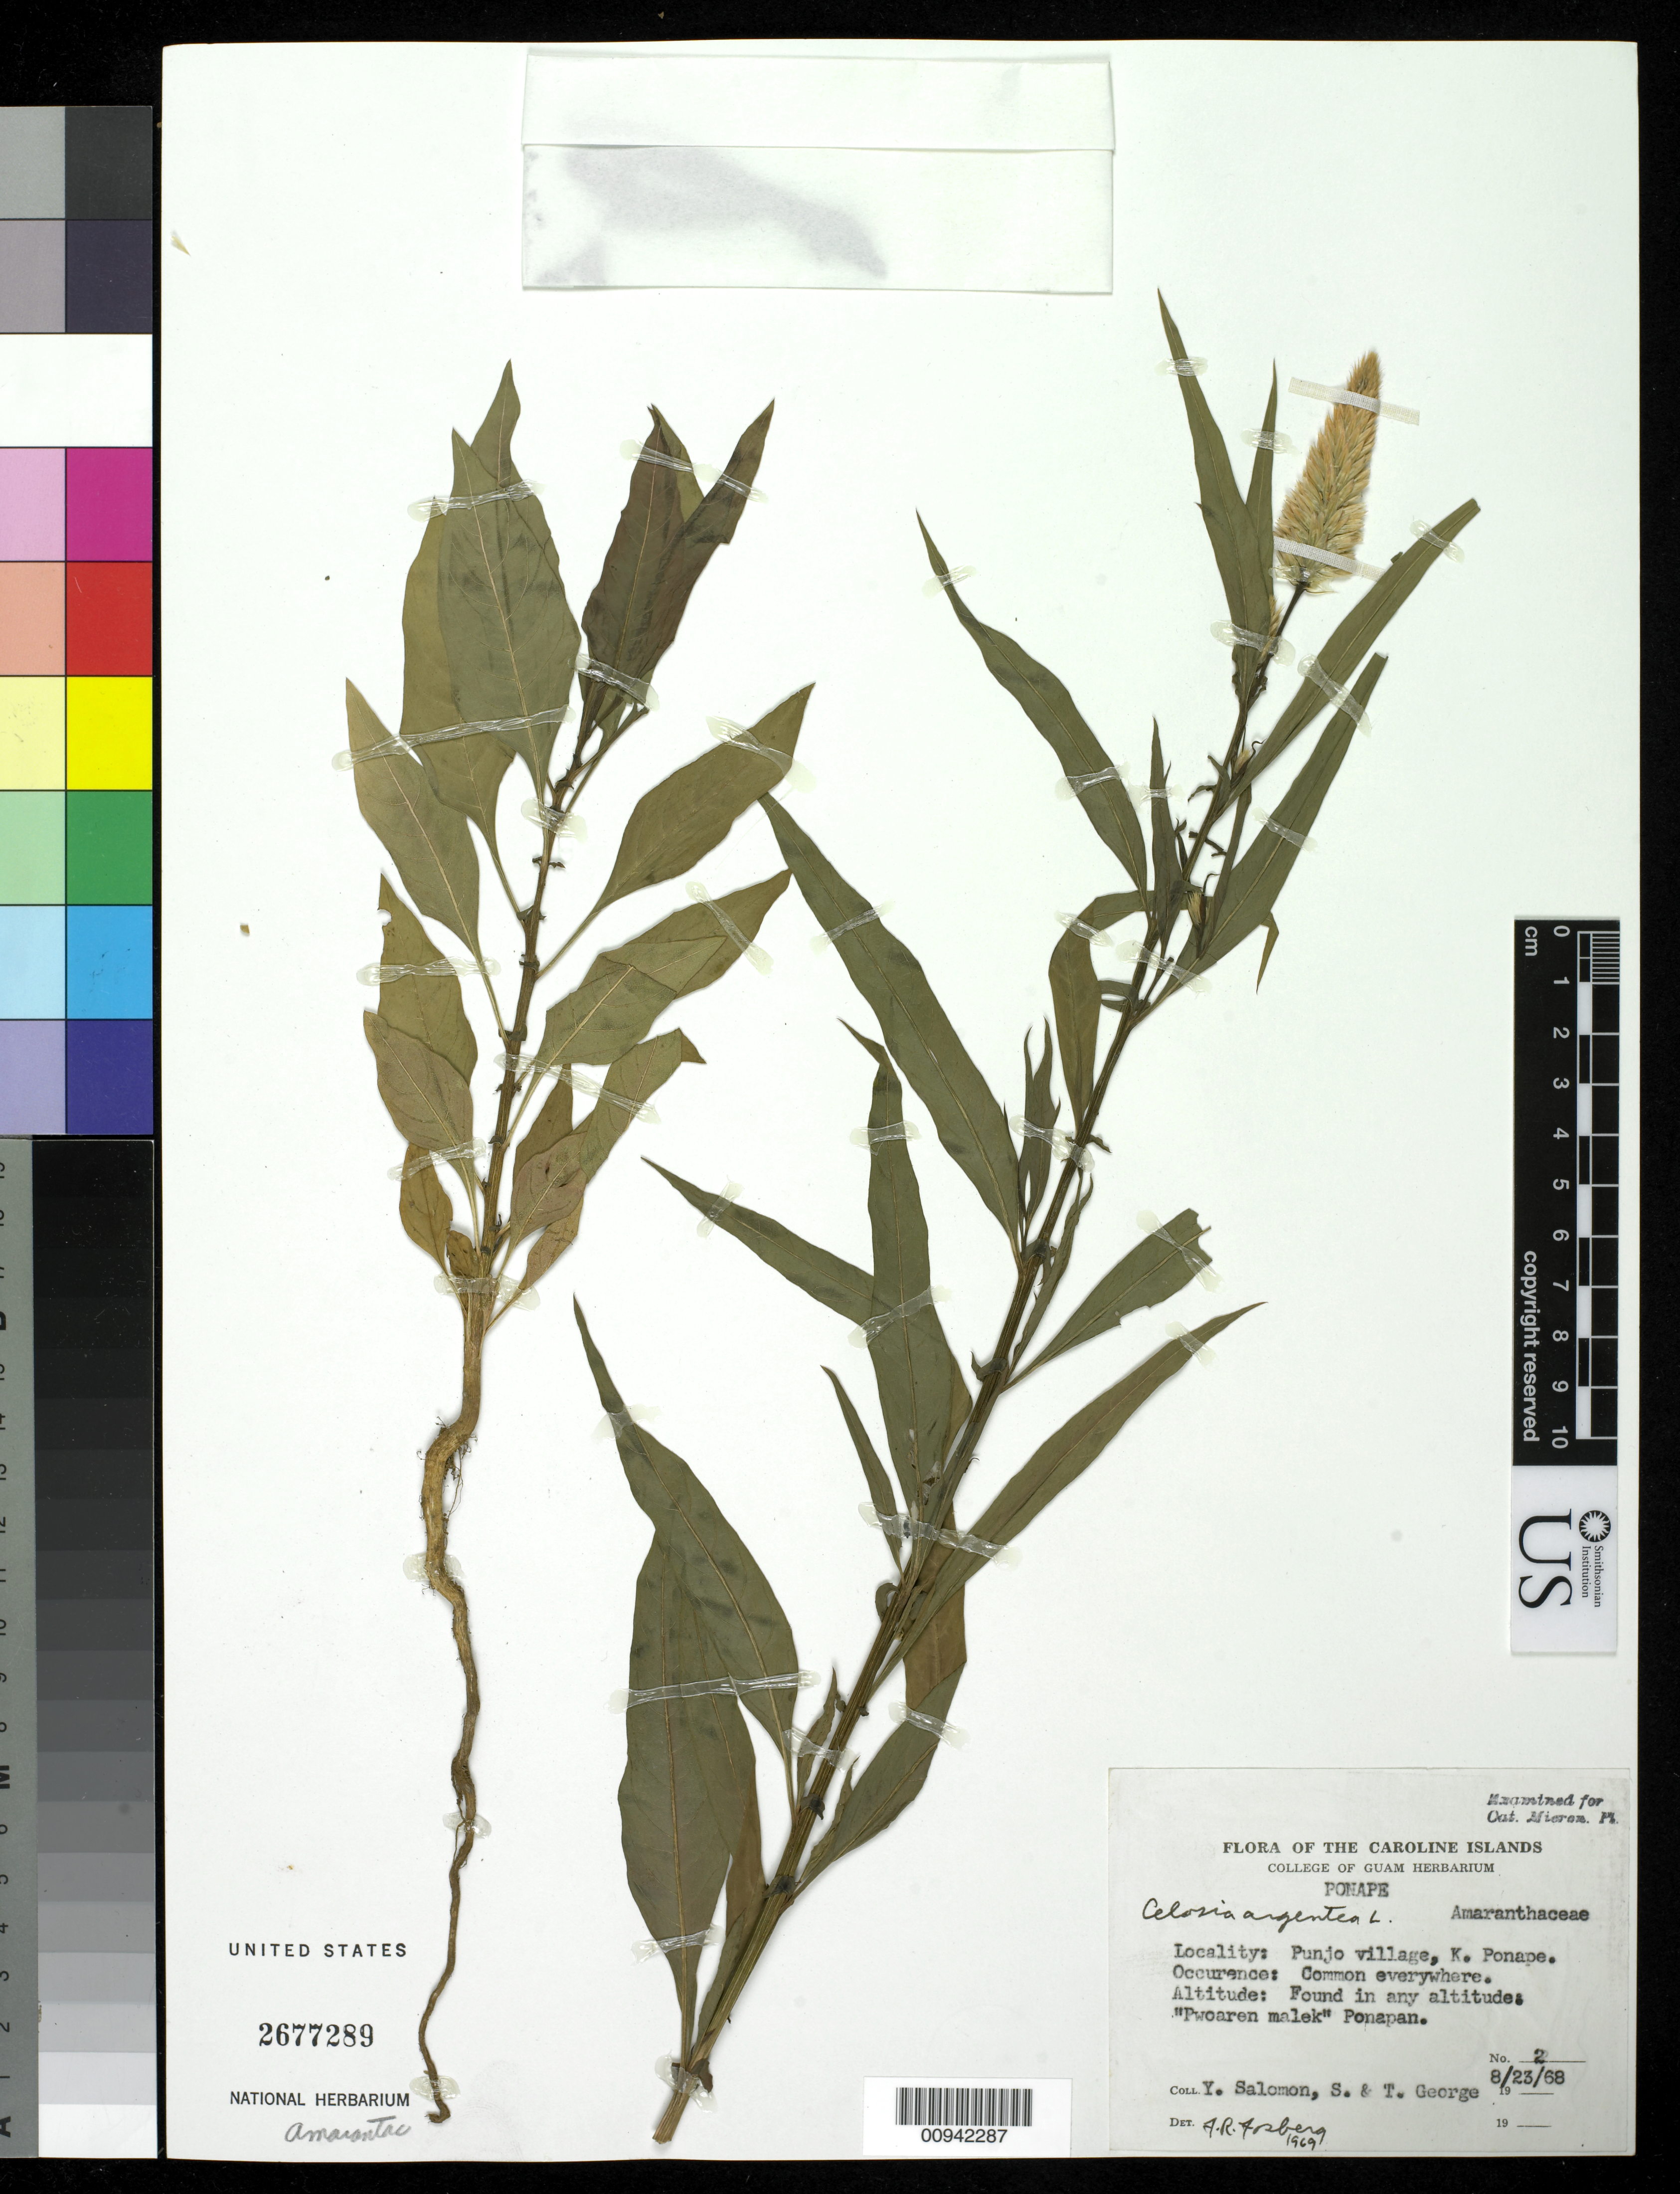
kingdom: Plantae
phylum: Tracheophyta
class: Magnoliopsida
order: Caryophyllales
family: Amaranthaceae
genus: Celosia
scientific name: Celosia argentea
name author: L.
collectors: Y. Salomon, S. George & T. George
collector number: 2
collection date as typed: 23 Aug 1968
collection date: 1968-08-23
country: Micronesia, Federated States of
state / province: Pohnpei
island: Pohnpei [Ponape]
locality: Punjo village, K. Ponape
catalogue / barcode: US 2677289